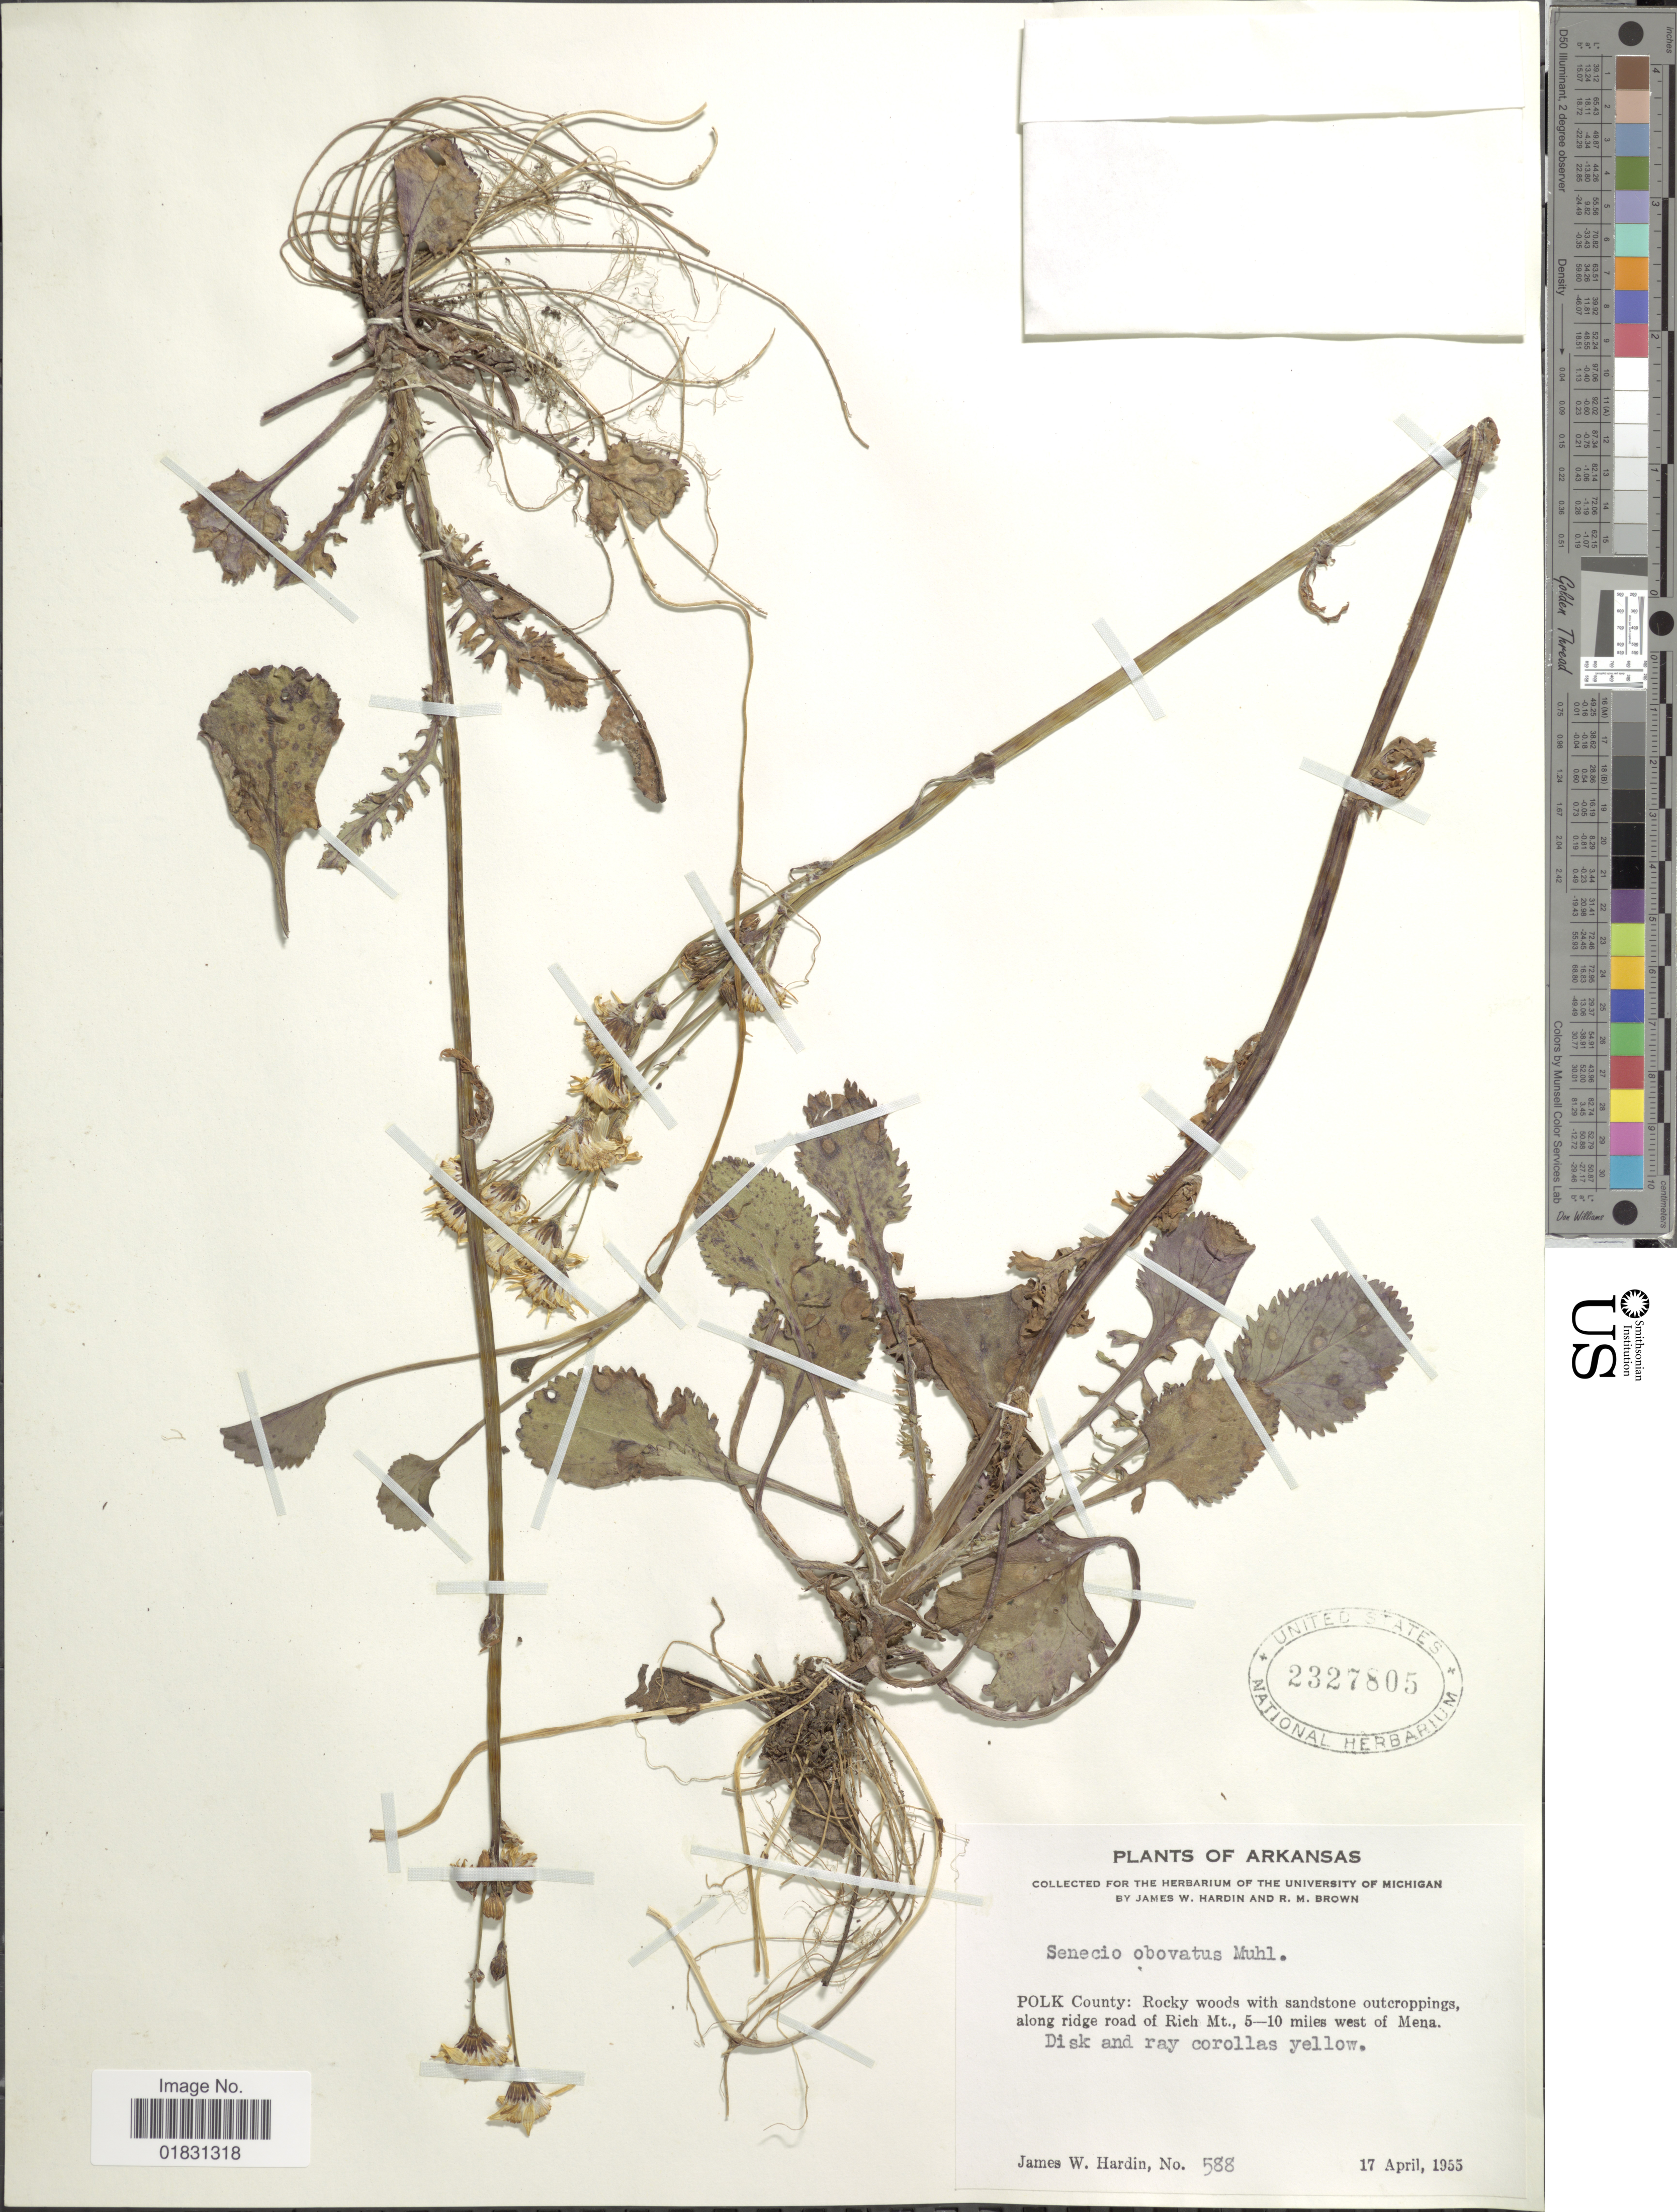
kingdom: Plantae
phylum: Tracheophyta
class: Magnoliopsida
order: Asterales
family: Asteraceae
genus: Packera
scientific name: Packera obovata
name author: (Muhl. ex Willd.) W.A. Weber & Á. Löve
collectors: J. W. Hardin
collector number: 588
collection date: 1955-04-17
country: United States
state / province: Arkansas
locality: Polk County: Rocky woods with sandstone outcroppings, along ridge road of Rich Mt., 5-10 miles west of Mena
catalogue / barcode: US 2327805